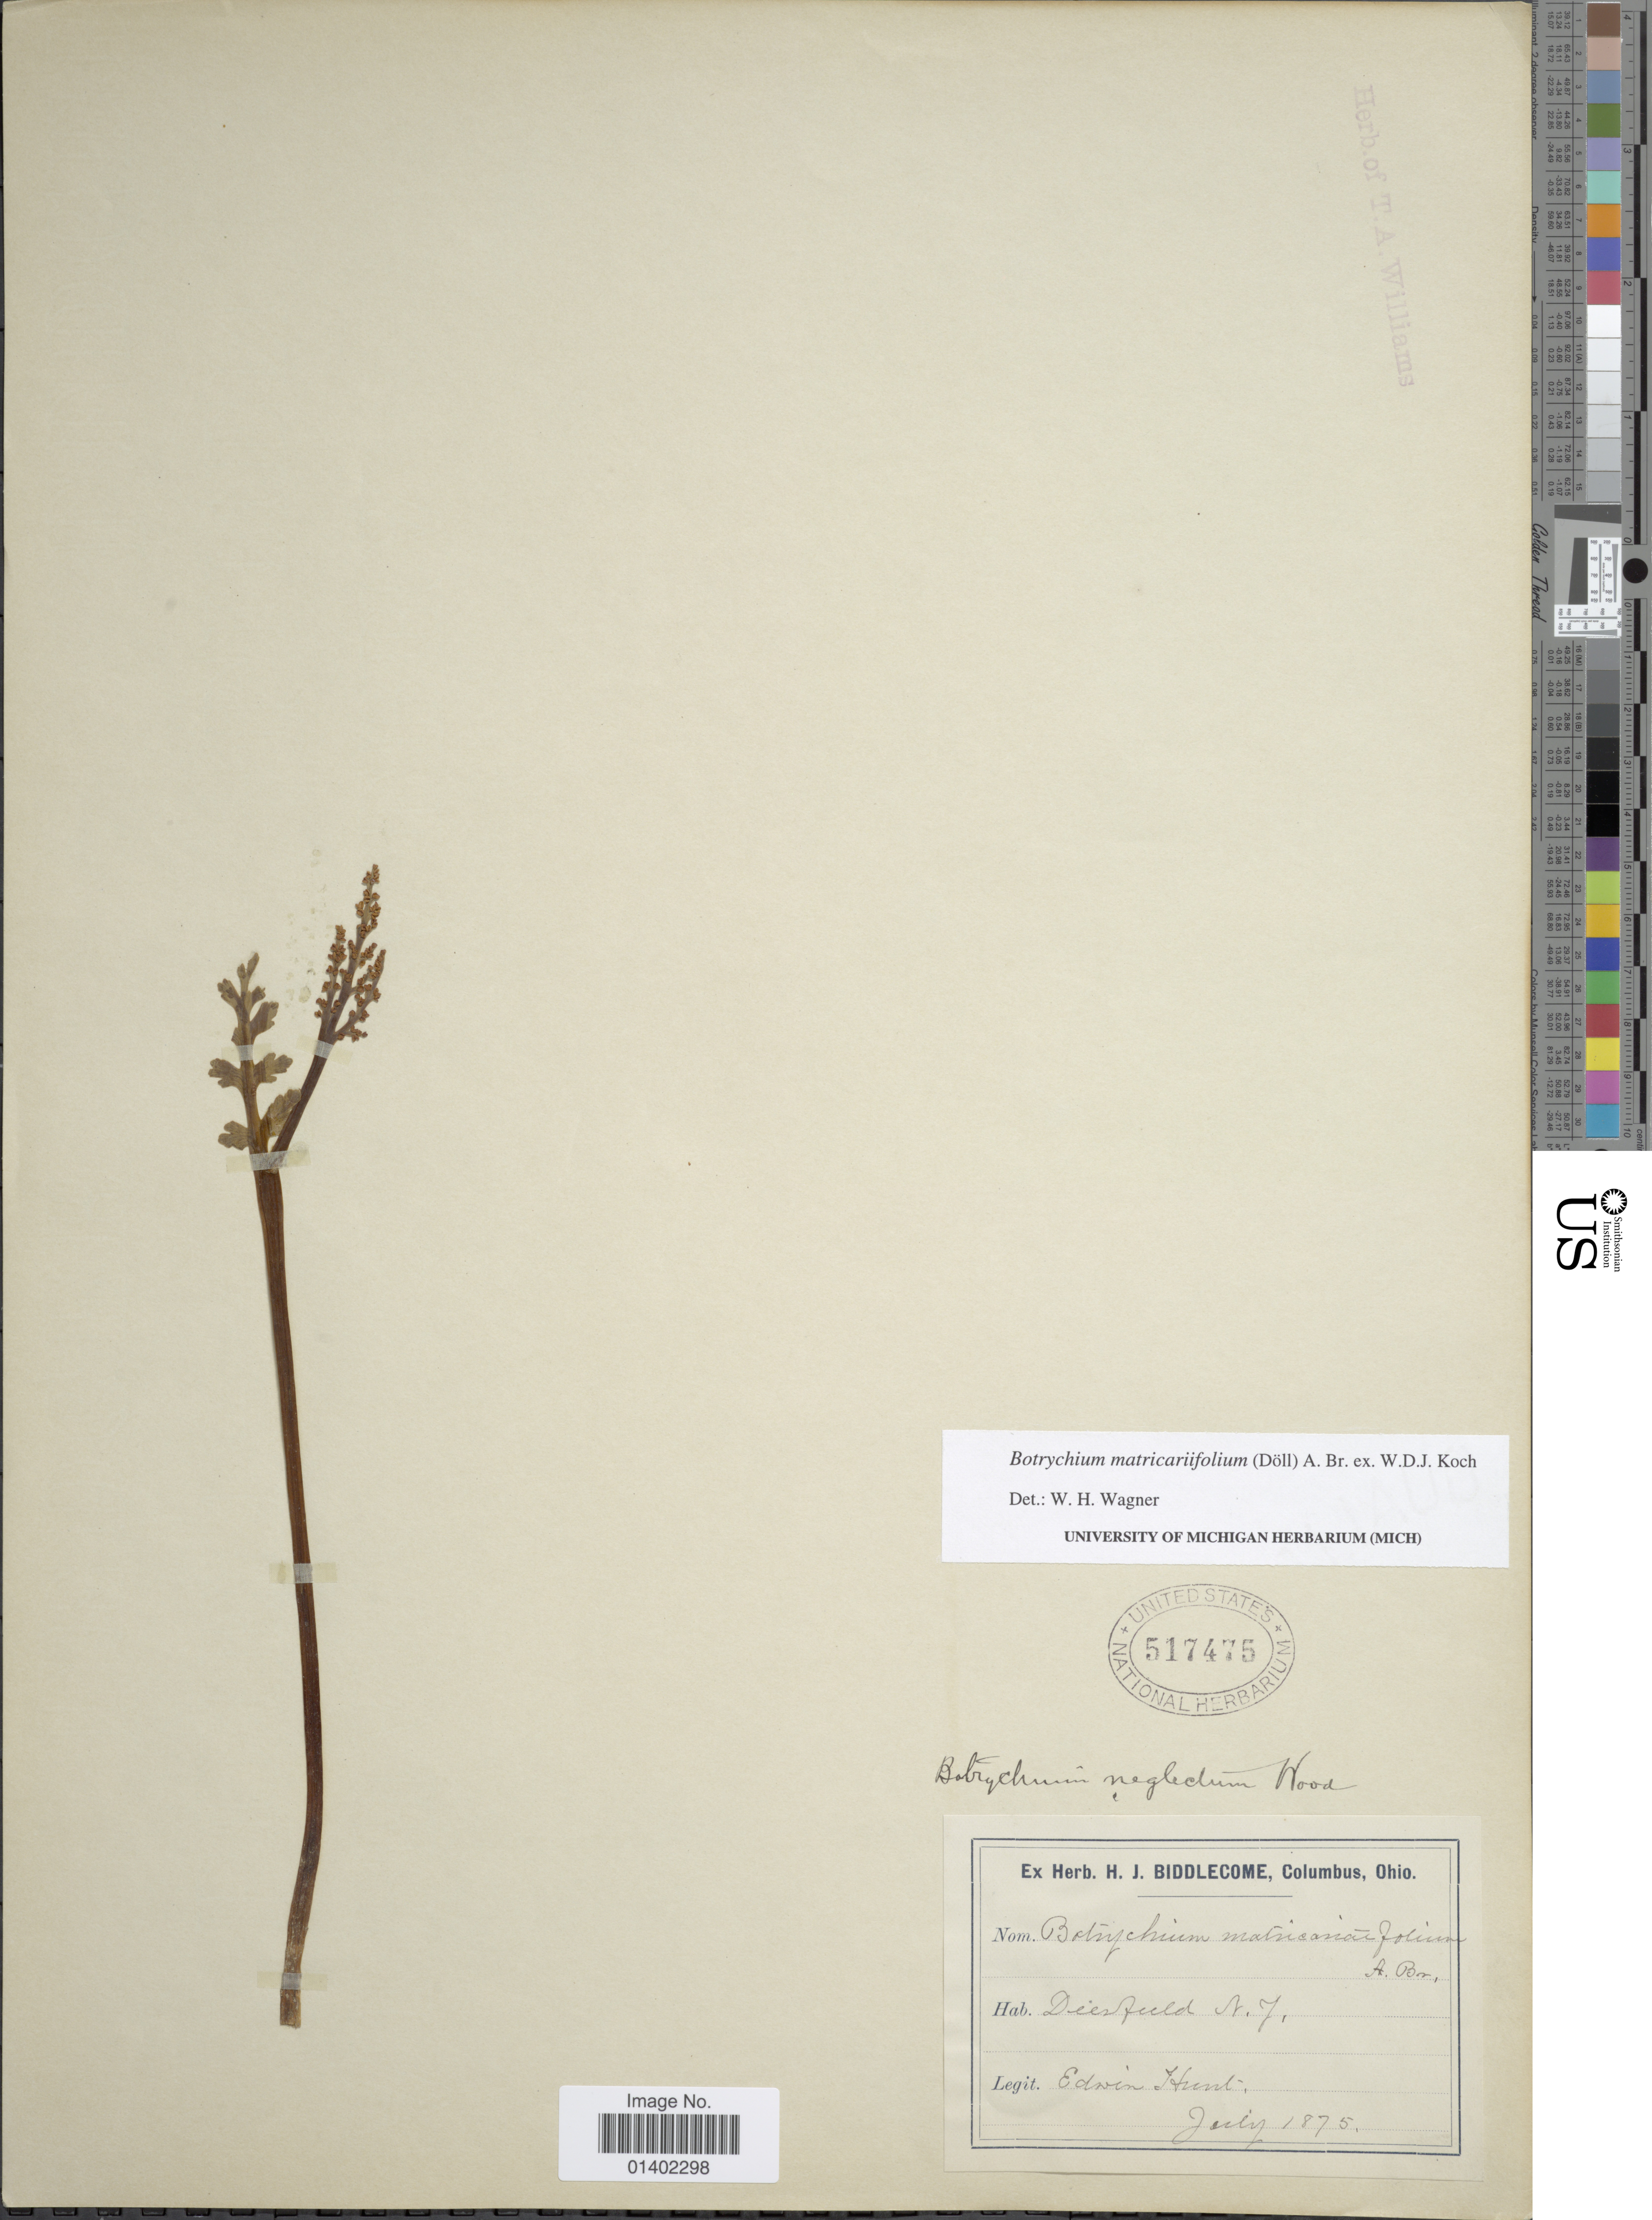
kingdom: Plantae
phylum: Tracheophyta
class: Polypodiopsida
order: Ophioglossales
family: Ophioglossaceae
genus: Botrychium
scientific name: Botrychium matricariifolium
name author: (A. Braun ex Dowell) A. Braun ex Koch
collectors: E. Hunt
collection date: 1875-07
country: United States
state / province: New York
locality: Deerfield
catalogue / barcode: US 517475